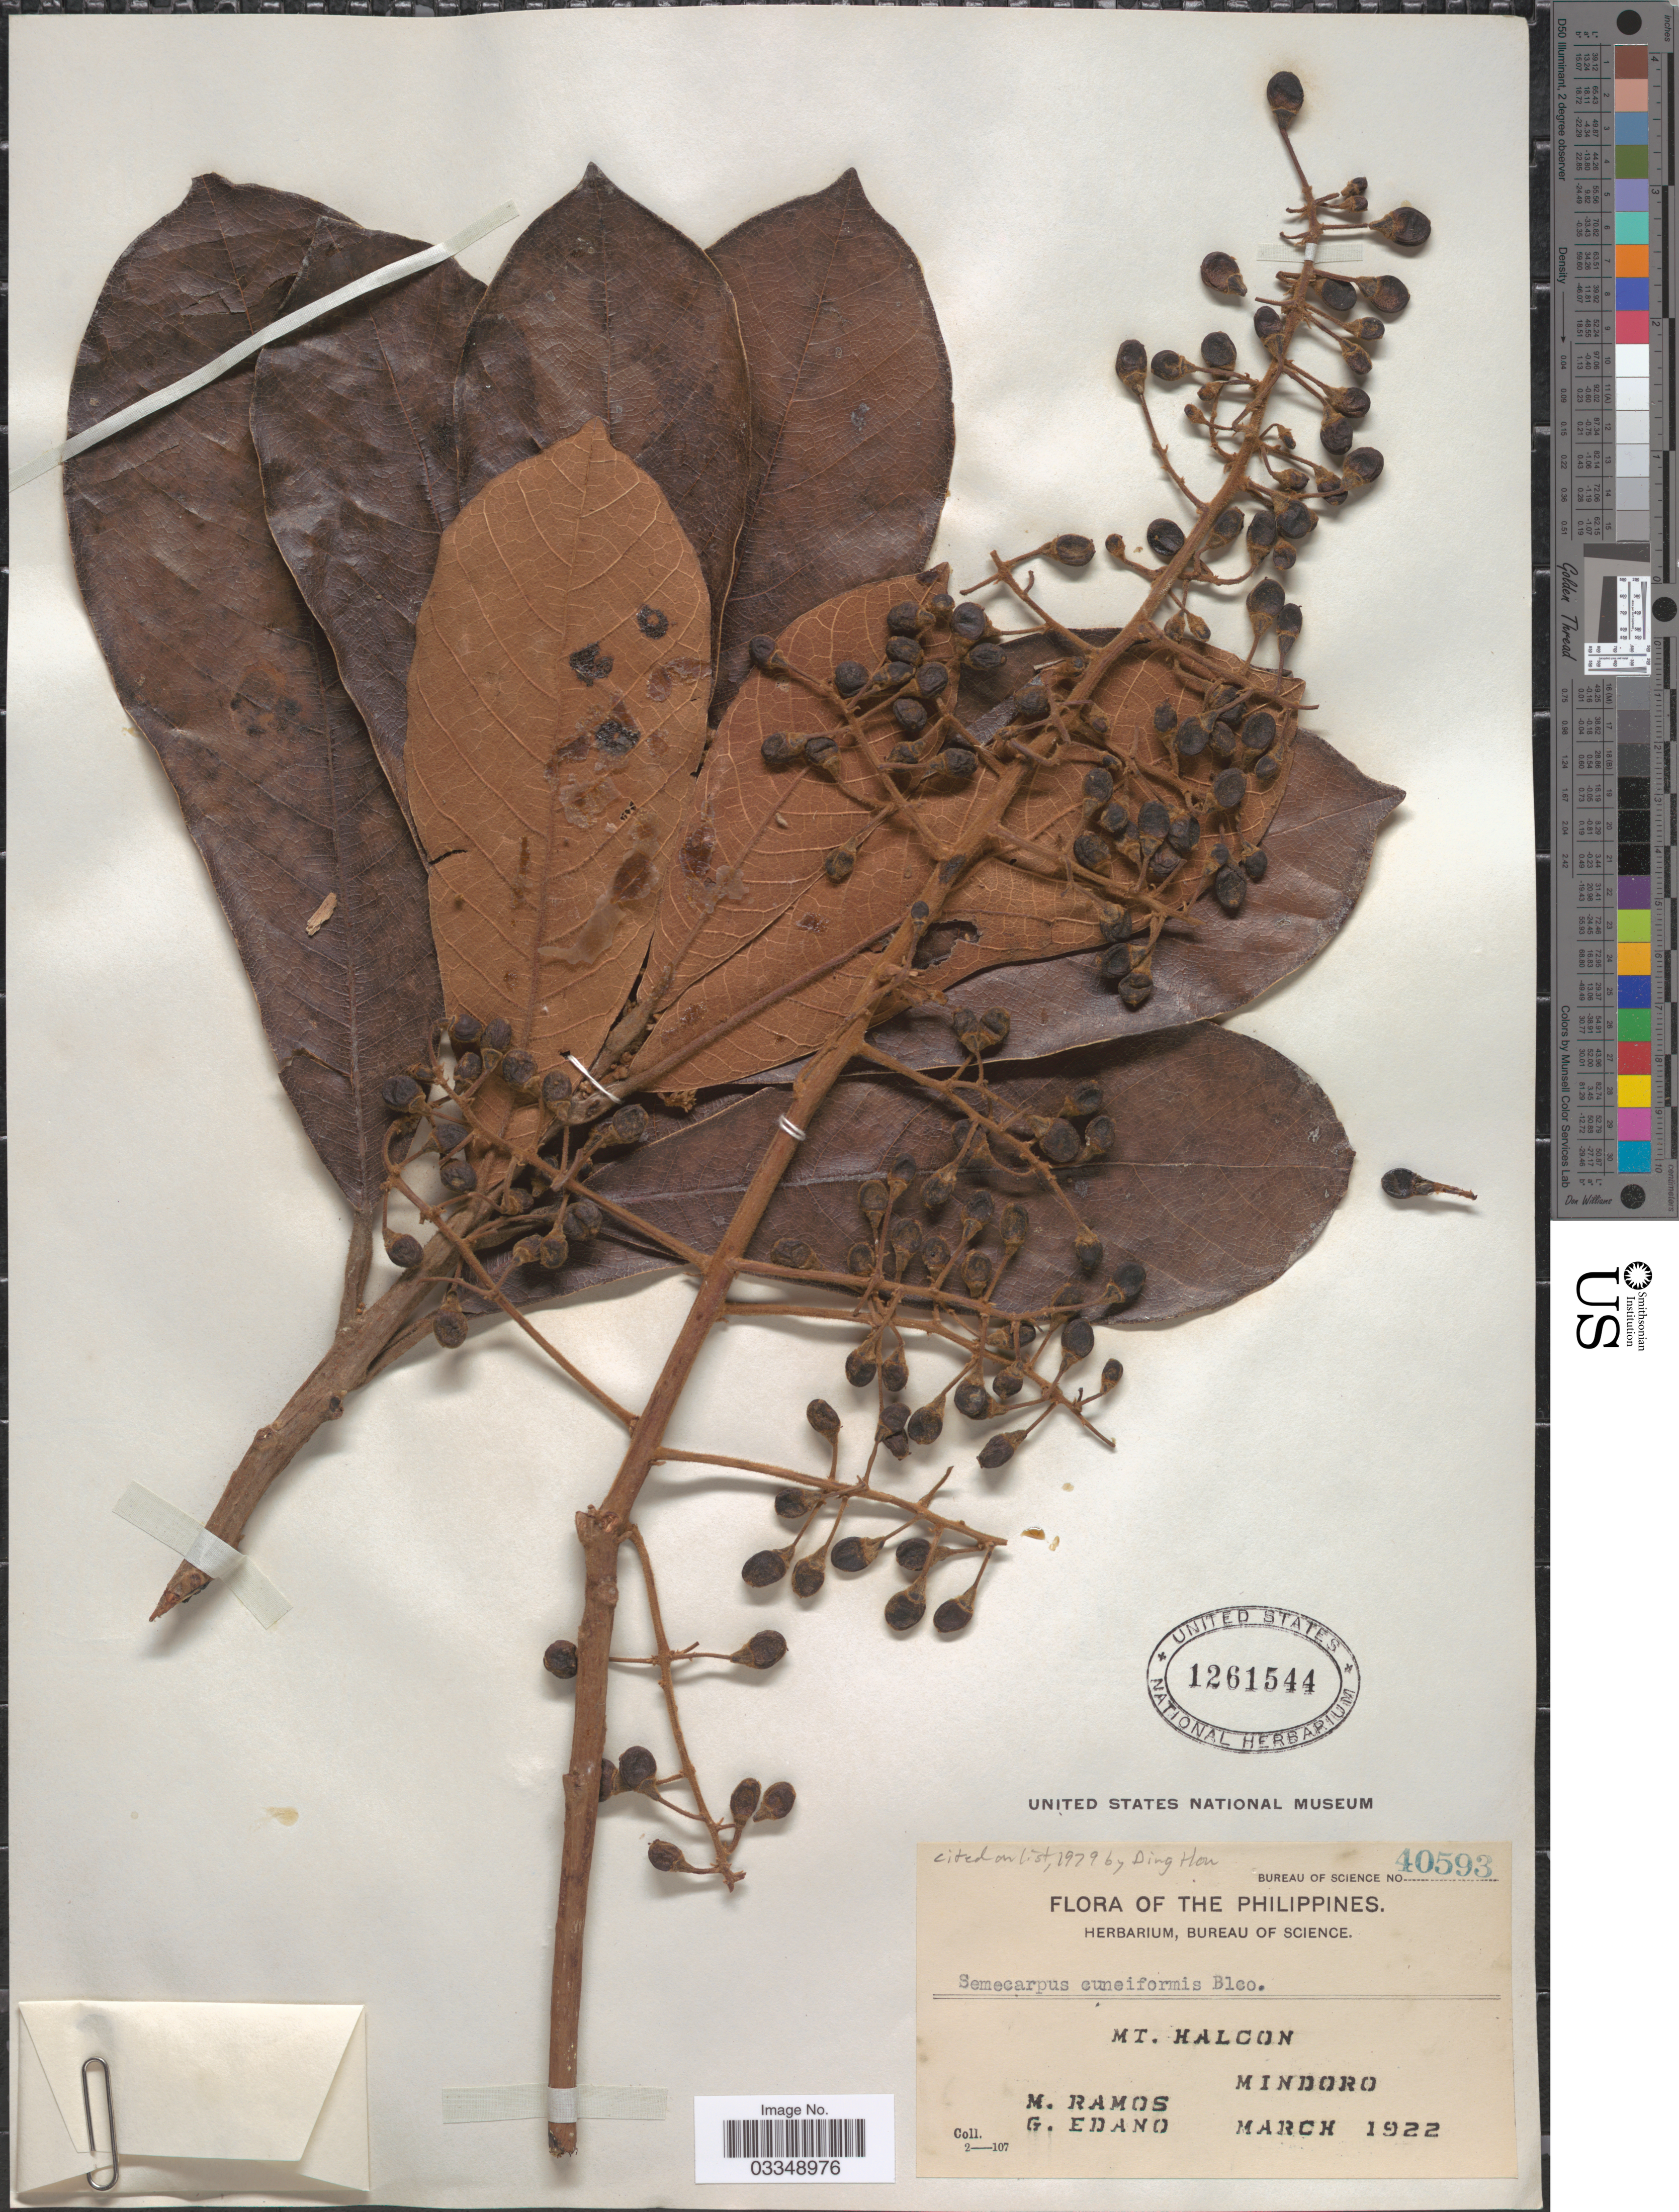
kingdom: Plantae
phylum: Tracheophyta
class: Magnoliopsida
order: Sapindales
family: Anacardiaceae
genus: Semecarpus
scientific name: Semecarpus cuneiformis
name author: Blanco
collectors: M. Ramos & G. Edaño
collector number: Bureau of Science 40593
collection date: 1922-03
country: Philippines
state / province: Mimaropa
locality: Mt. Malcon. Mindoro.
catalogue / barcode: US 1261544